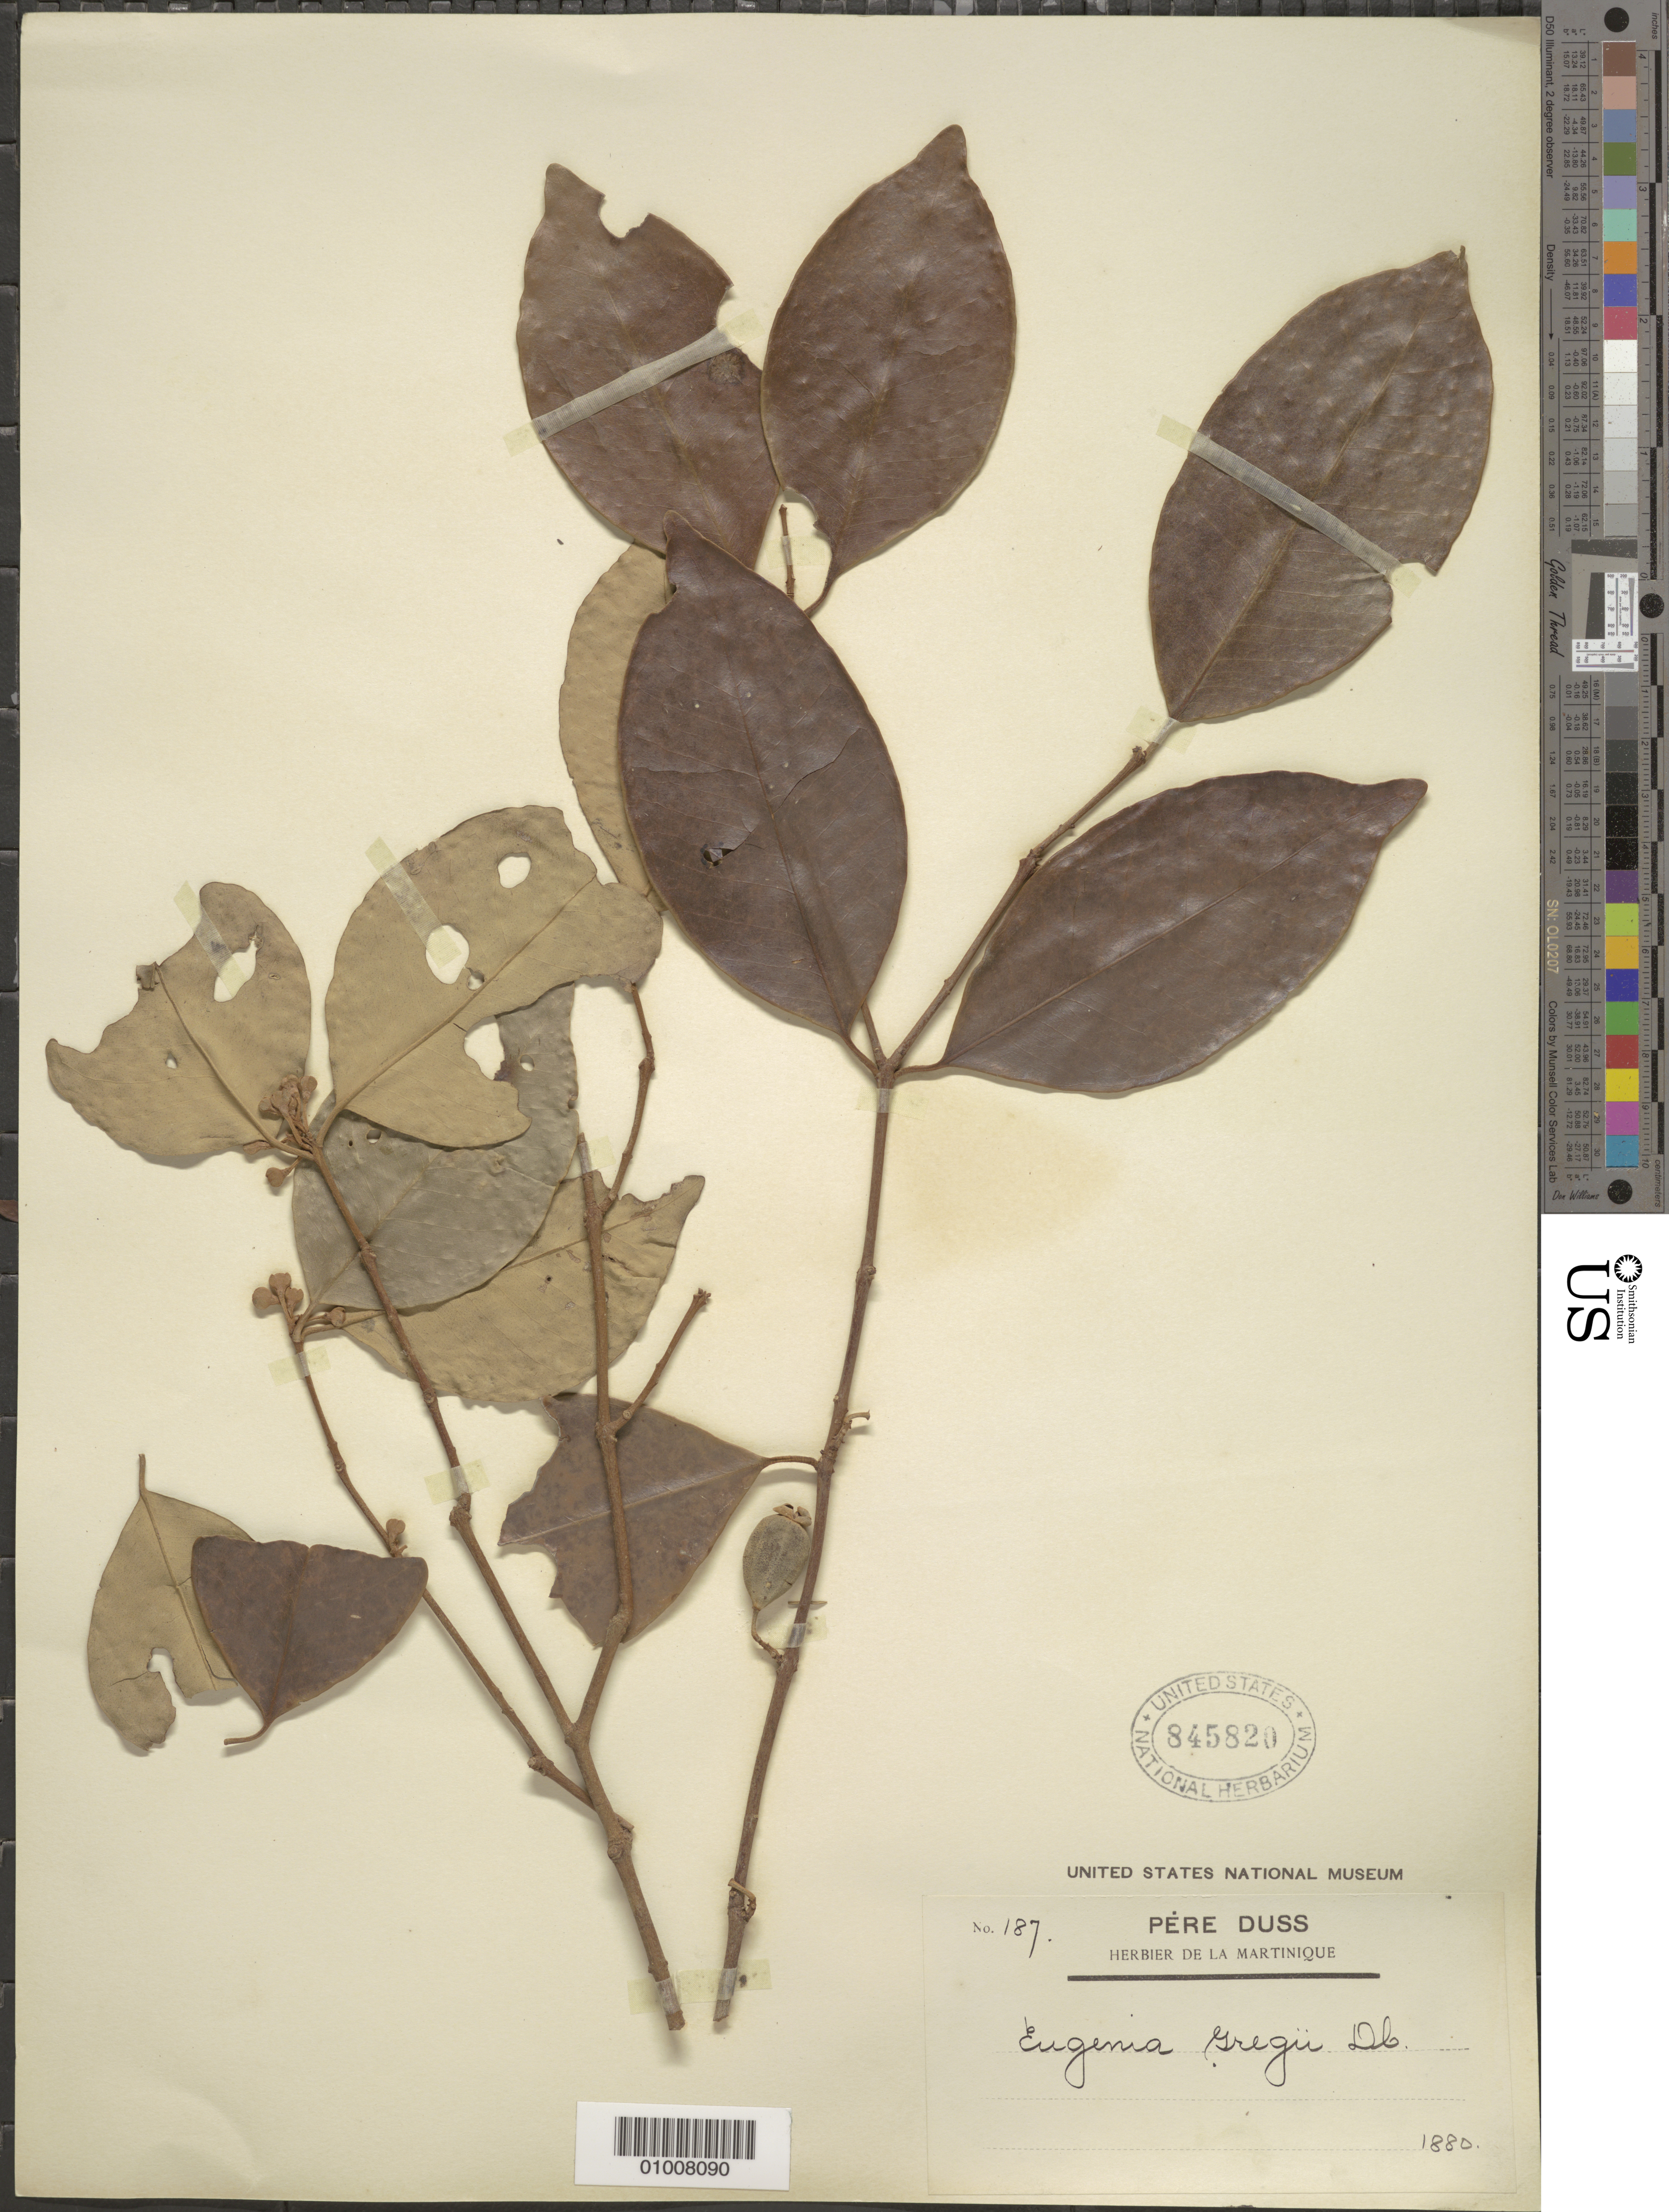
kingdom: Plantae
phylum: Tracheophyta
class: Magnoliopsida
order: Myrtales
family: Myrtaceae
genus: Eugenia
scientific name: Eugenia gregii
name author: (Sw.) Poir.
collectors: Père Duss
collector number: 187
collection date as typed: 1880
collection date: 1880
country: Martinique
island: Martinique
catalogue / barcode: US 845820